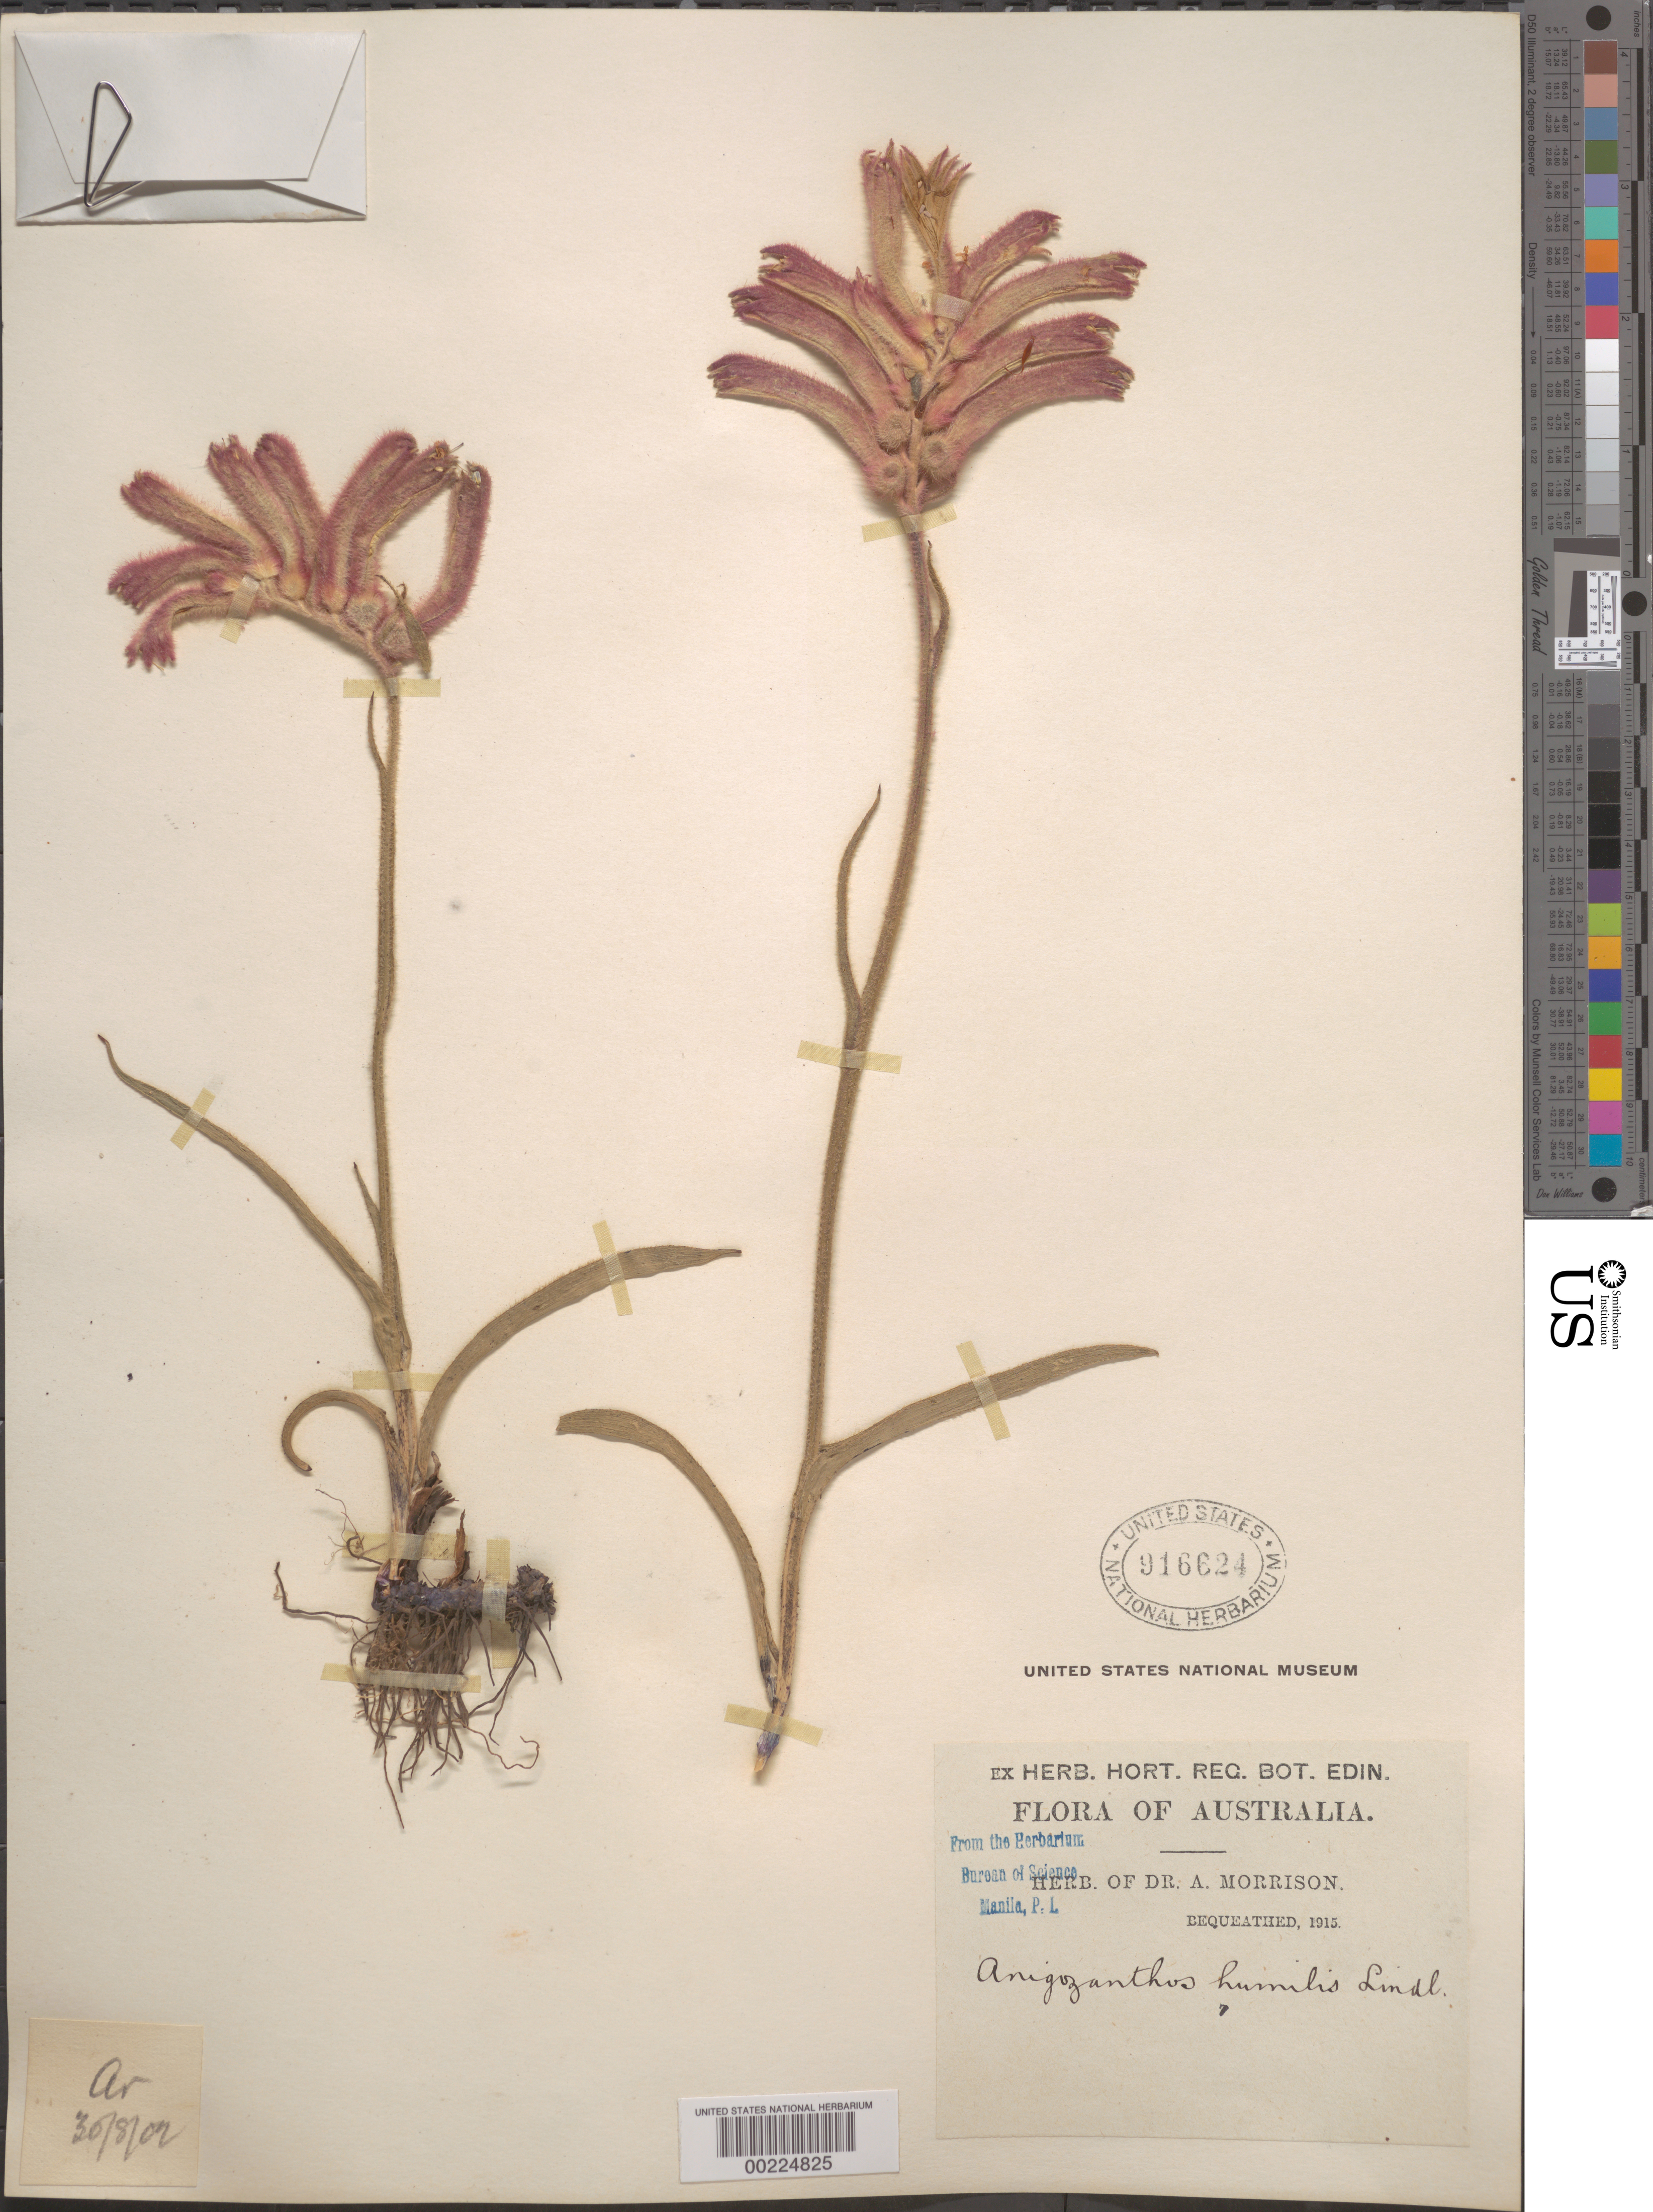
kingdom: Plantae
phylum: Tracheophyta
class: Liliopsida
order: Commelinales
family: Haemodoraceae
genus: Anigozanthos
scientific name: Anigozanthos humilis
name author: Lindl.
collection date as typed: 30 Aug 1902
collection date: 1902-08-30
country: Australia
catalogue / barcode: US 916624